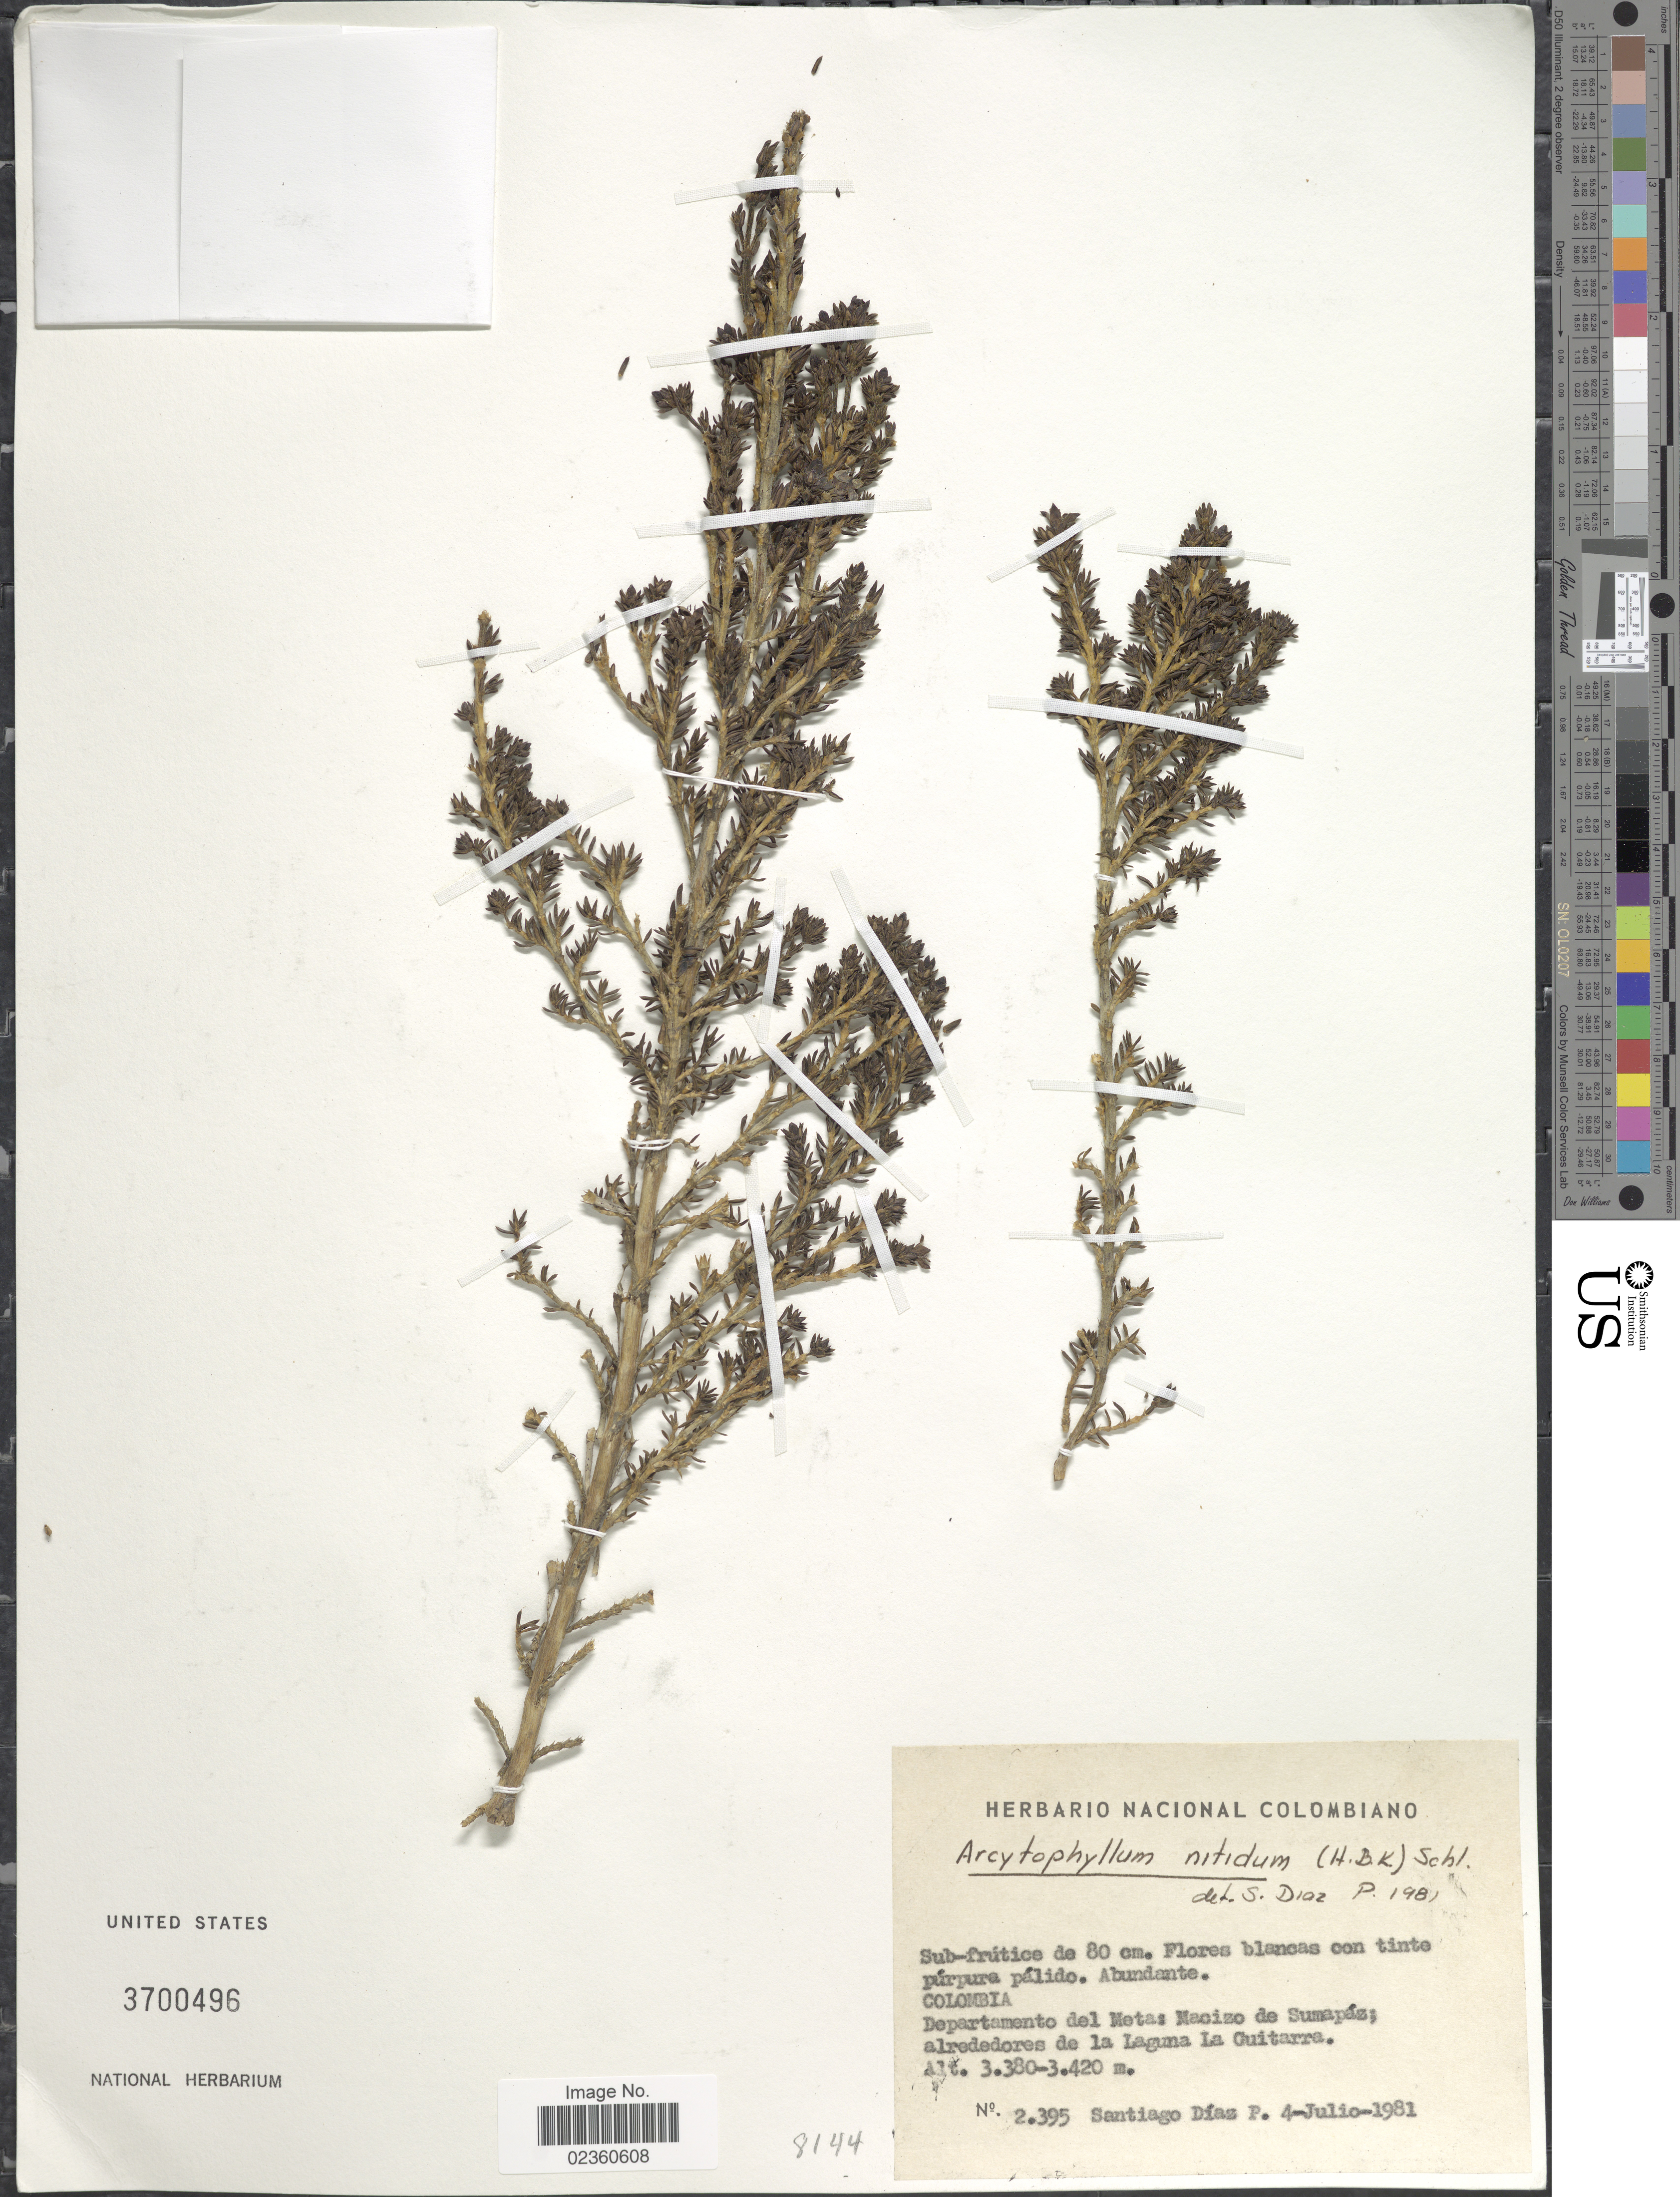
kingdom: Plantae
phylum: Tracheophyta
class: Magnoliopsida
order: Gentianales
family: Rubiaceae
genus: Arcytophyllum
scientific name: Arcytophyllum nitidum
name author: (Kunth) Schltdl.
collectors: S. Díaz Píedrahíta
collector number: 2395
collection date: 1981-07-04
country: Colombia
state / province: Meta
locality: Departamento del Meta: Nacizo de Sumapáz; alrededores de la Laguna La Guitarra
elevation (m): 3380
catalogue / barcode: US 3700496